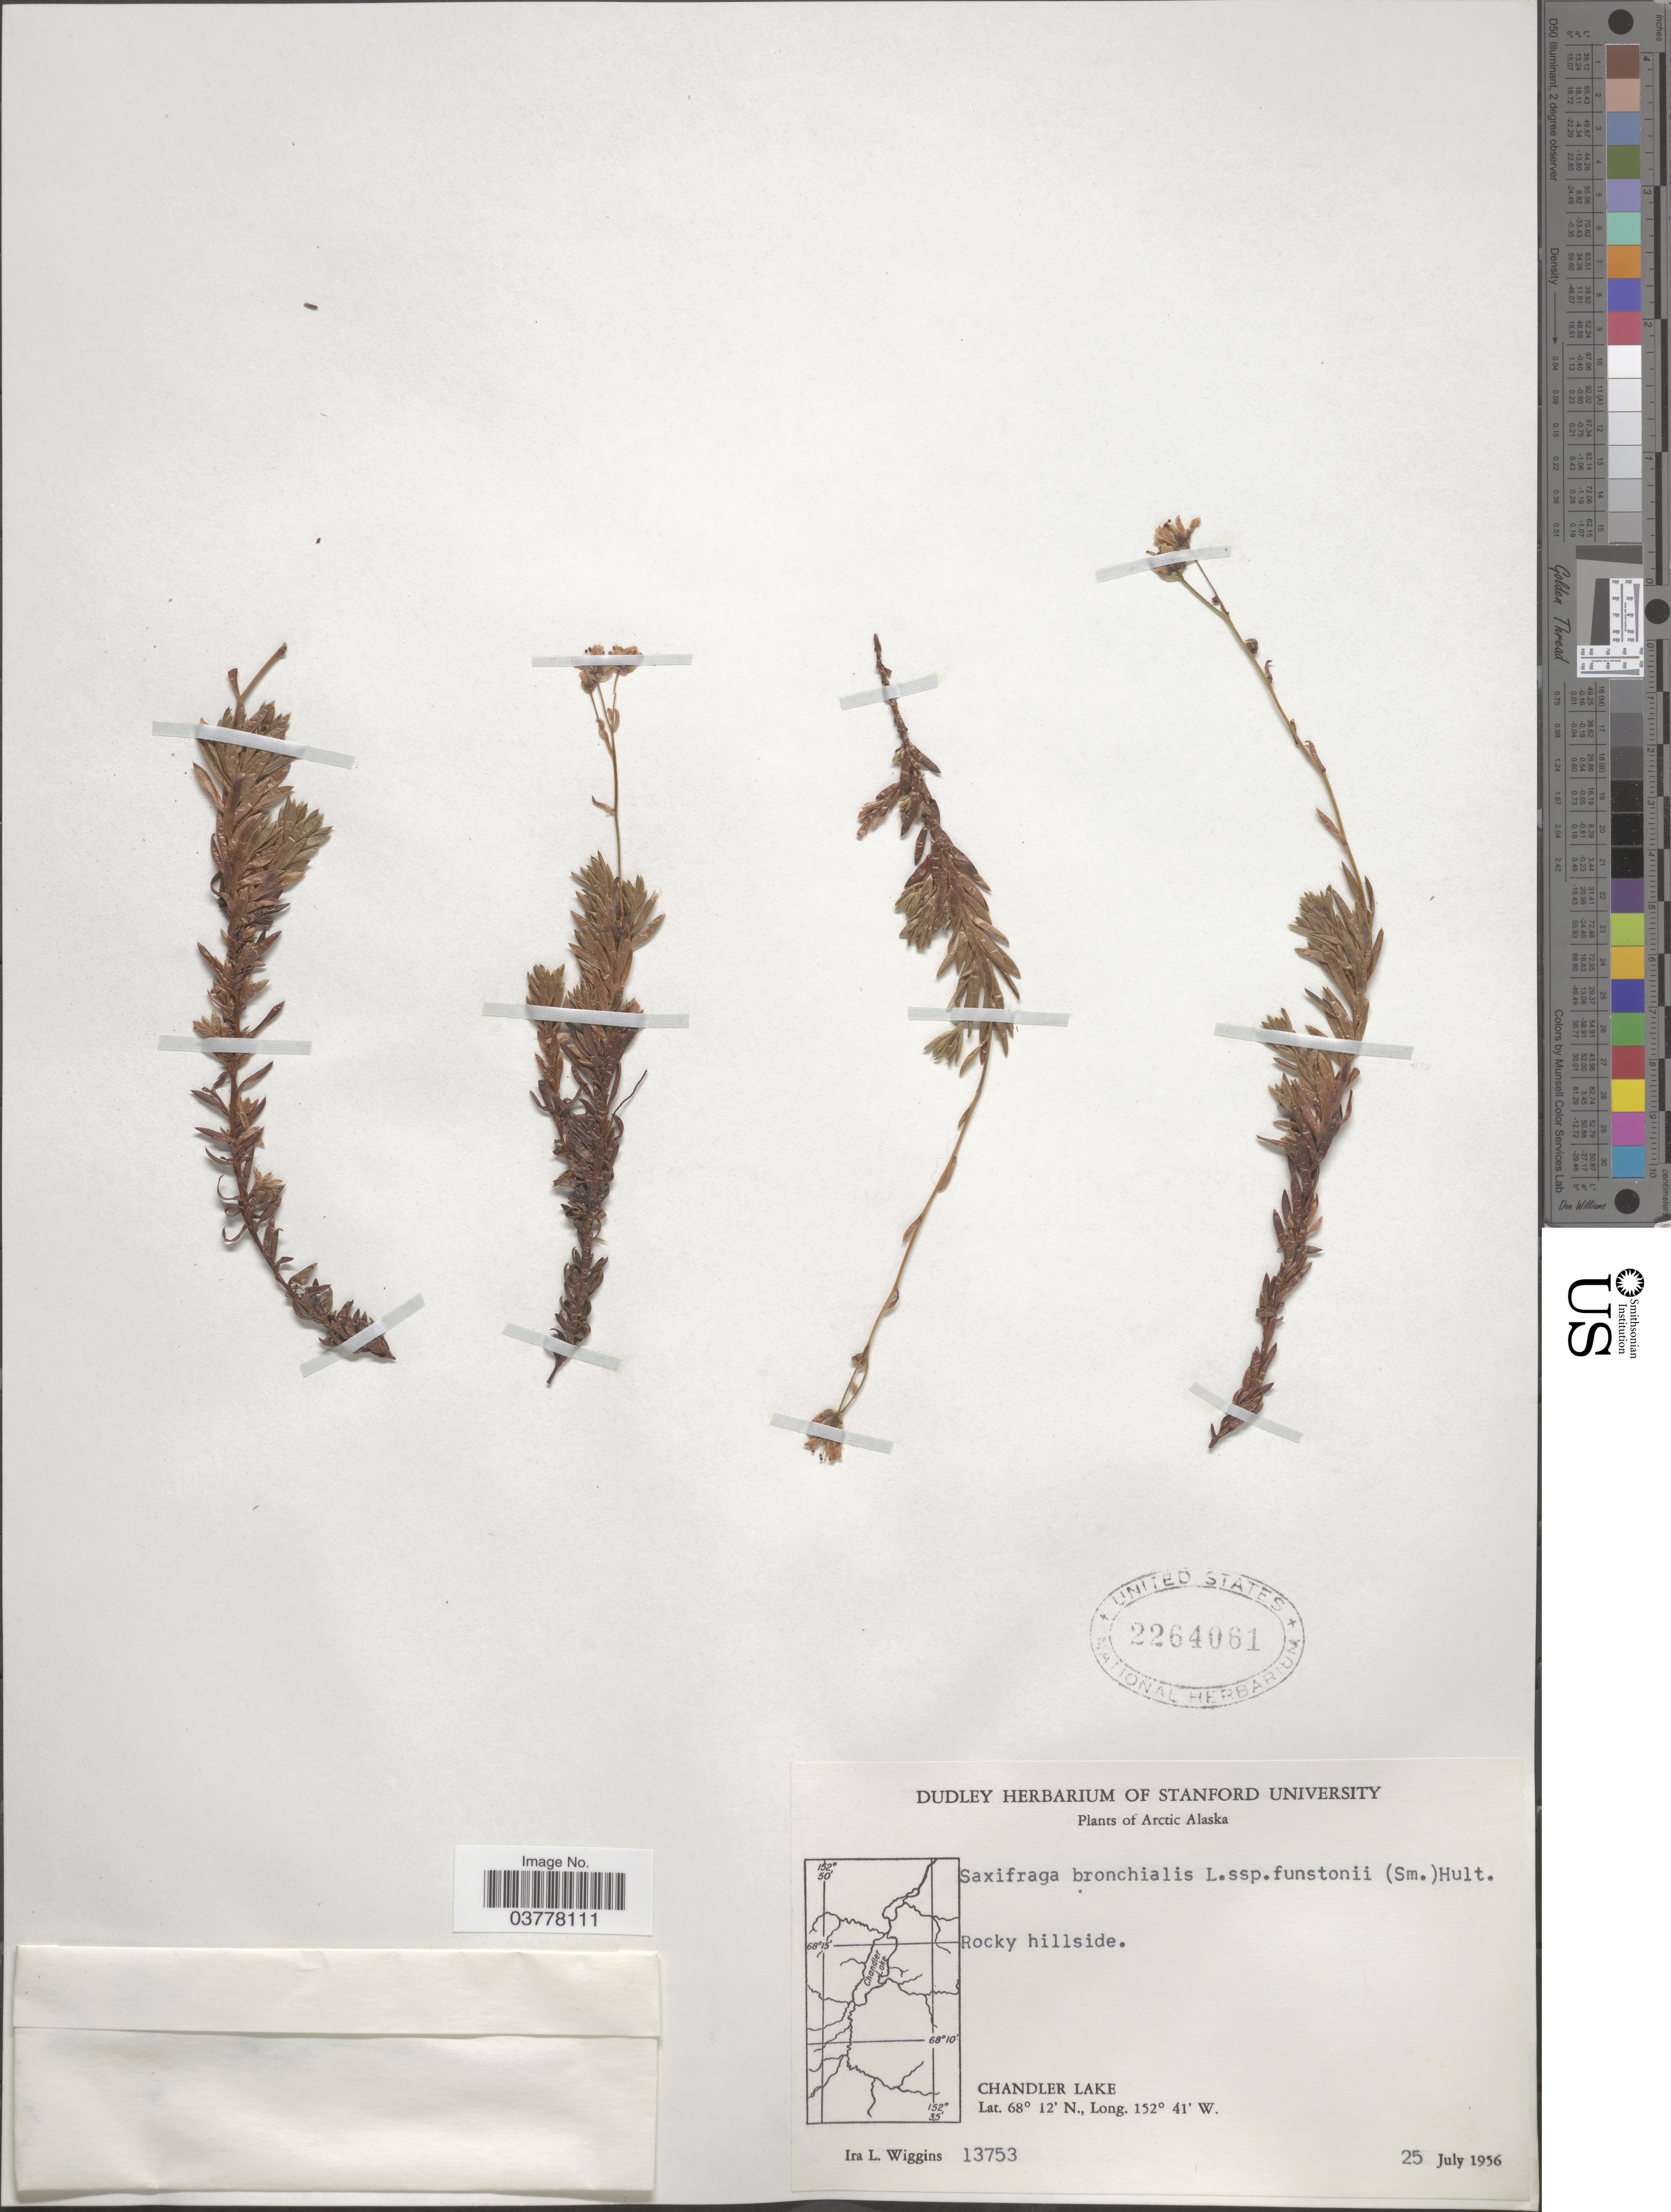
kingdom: Plantae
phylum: Tracheophyta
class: Magnoliopsida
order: Saxifragales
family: Saxifragaceae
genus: Saxifraga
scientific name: Saxifraga bronchialis subsp. funstonii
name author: (Small) Hultén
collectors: I. L. Wiggins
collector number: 13753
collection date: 1956-07-25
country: United States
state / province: Alaska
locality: Arctic Alaska. Chandler Lake.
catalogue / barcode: US 2264061